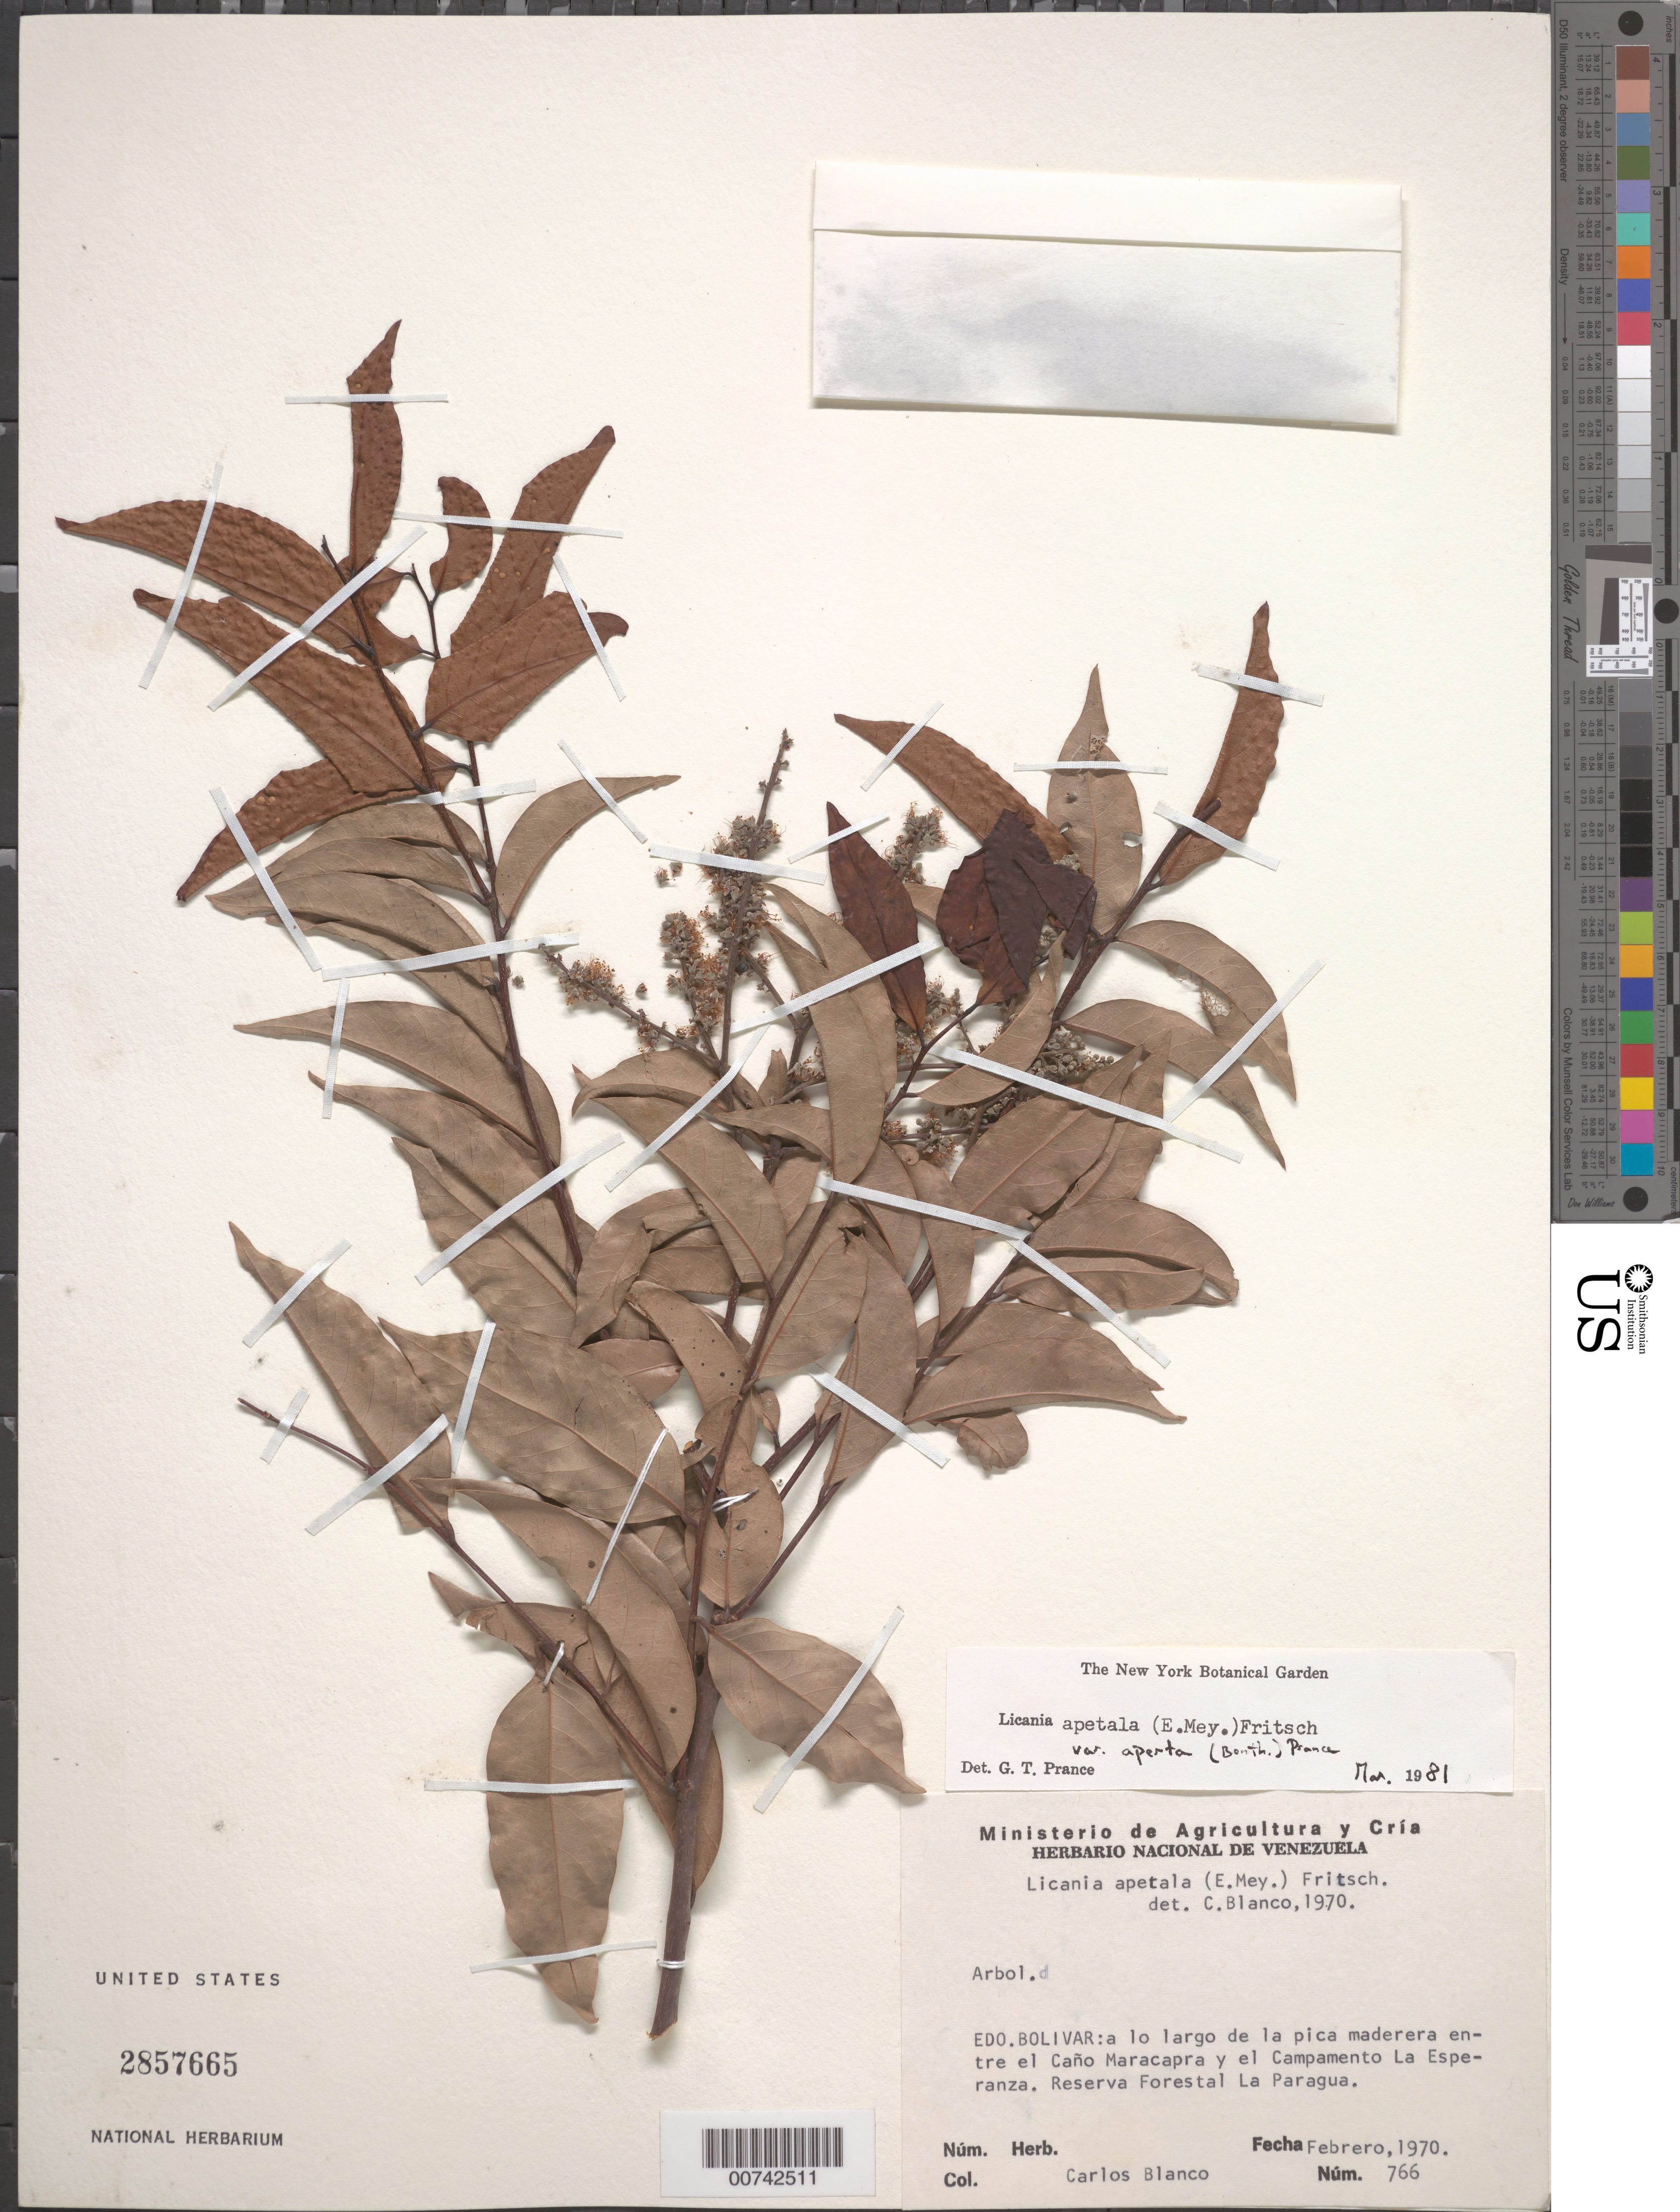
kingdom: Plantae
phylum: Tracheophyta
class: Magnoliopsida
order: Malpighiales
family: Chrysobalanaceae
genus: Leptobalanus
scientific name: Leptobalanus apetalus var. apertus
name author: (Benth.) Sothers & Prance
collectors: C. A. Blanco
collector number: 766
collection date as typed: Feb-70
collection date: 1970-02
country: Venezuela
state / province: Bolívar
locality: Reserva Forestal La Paragua, a lo largo de la pica maderera entre el Caño Maracapra y el Campamento La Esperanza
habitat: Largo de la pica maderera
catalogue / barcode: US 287665